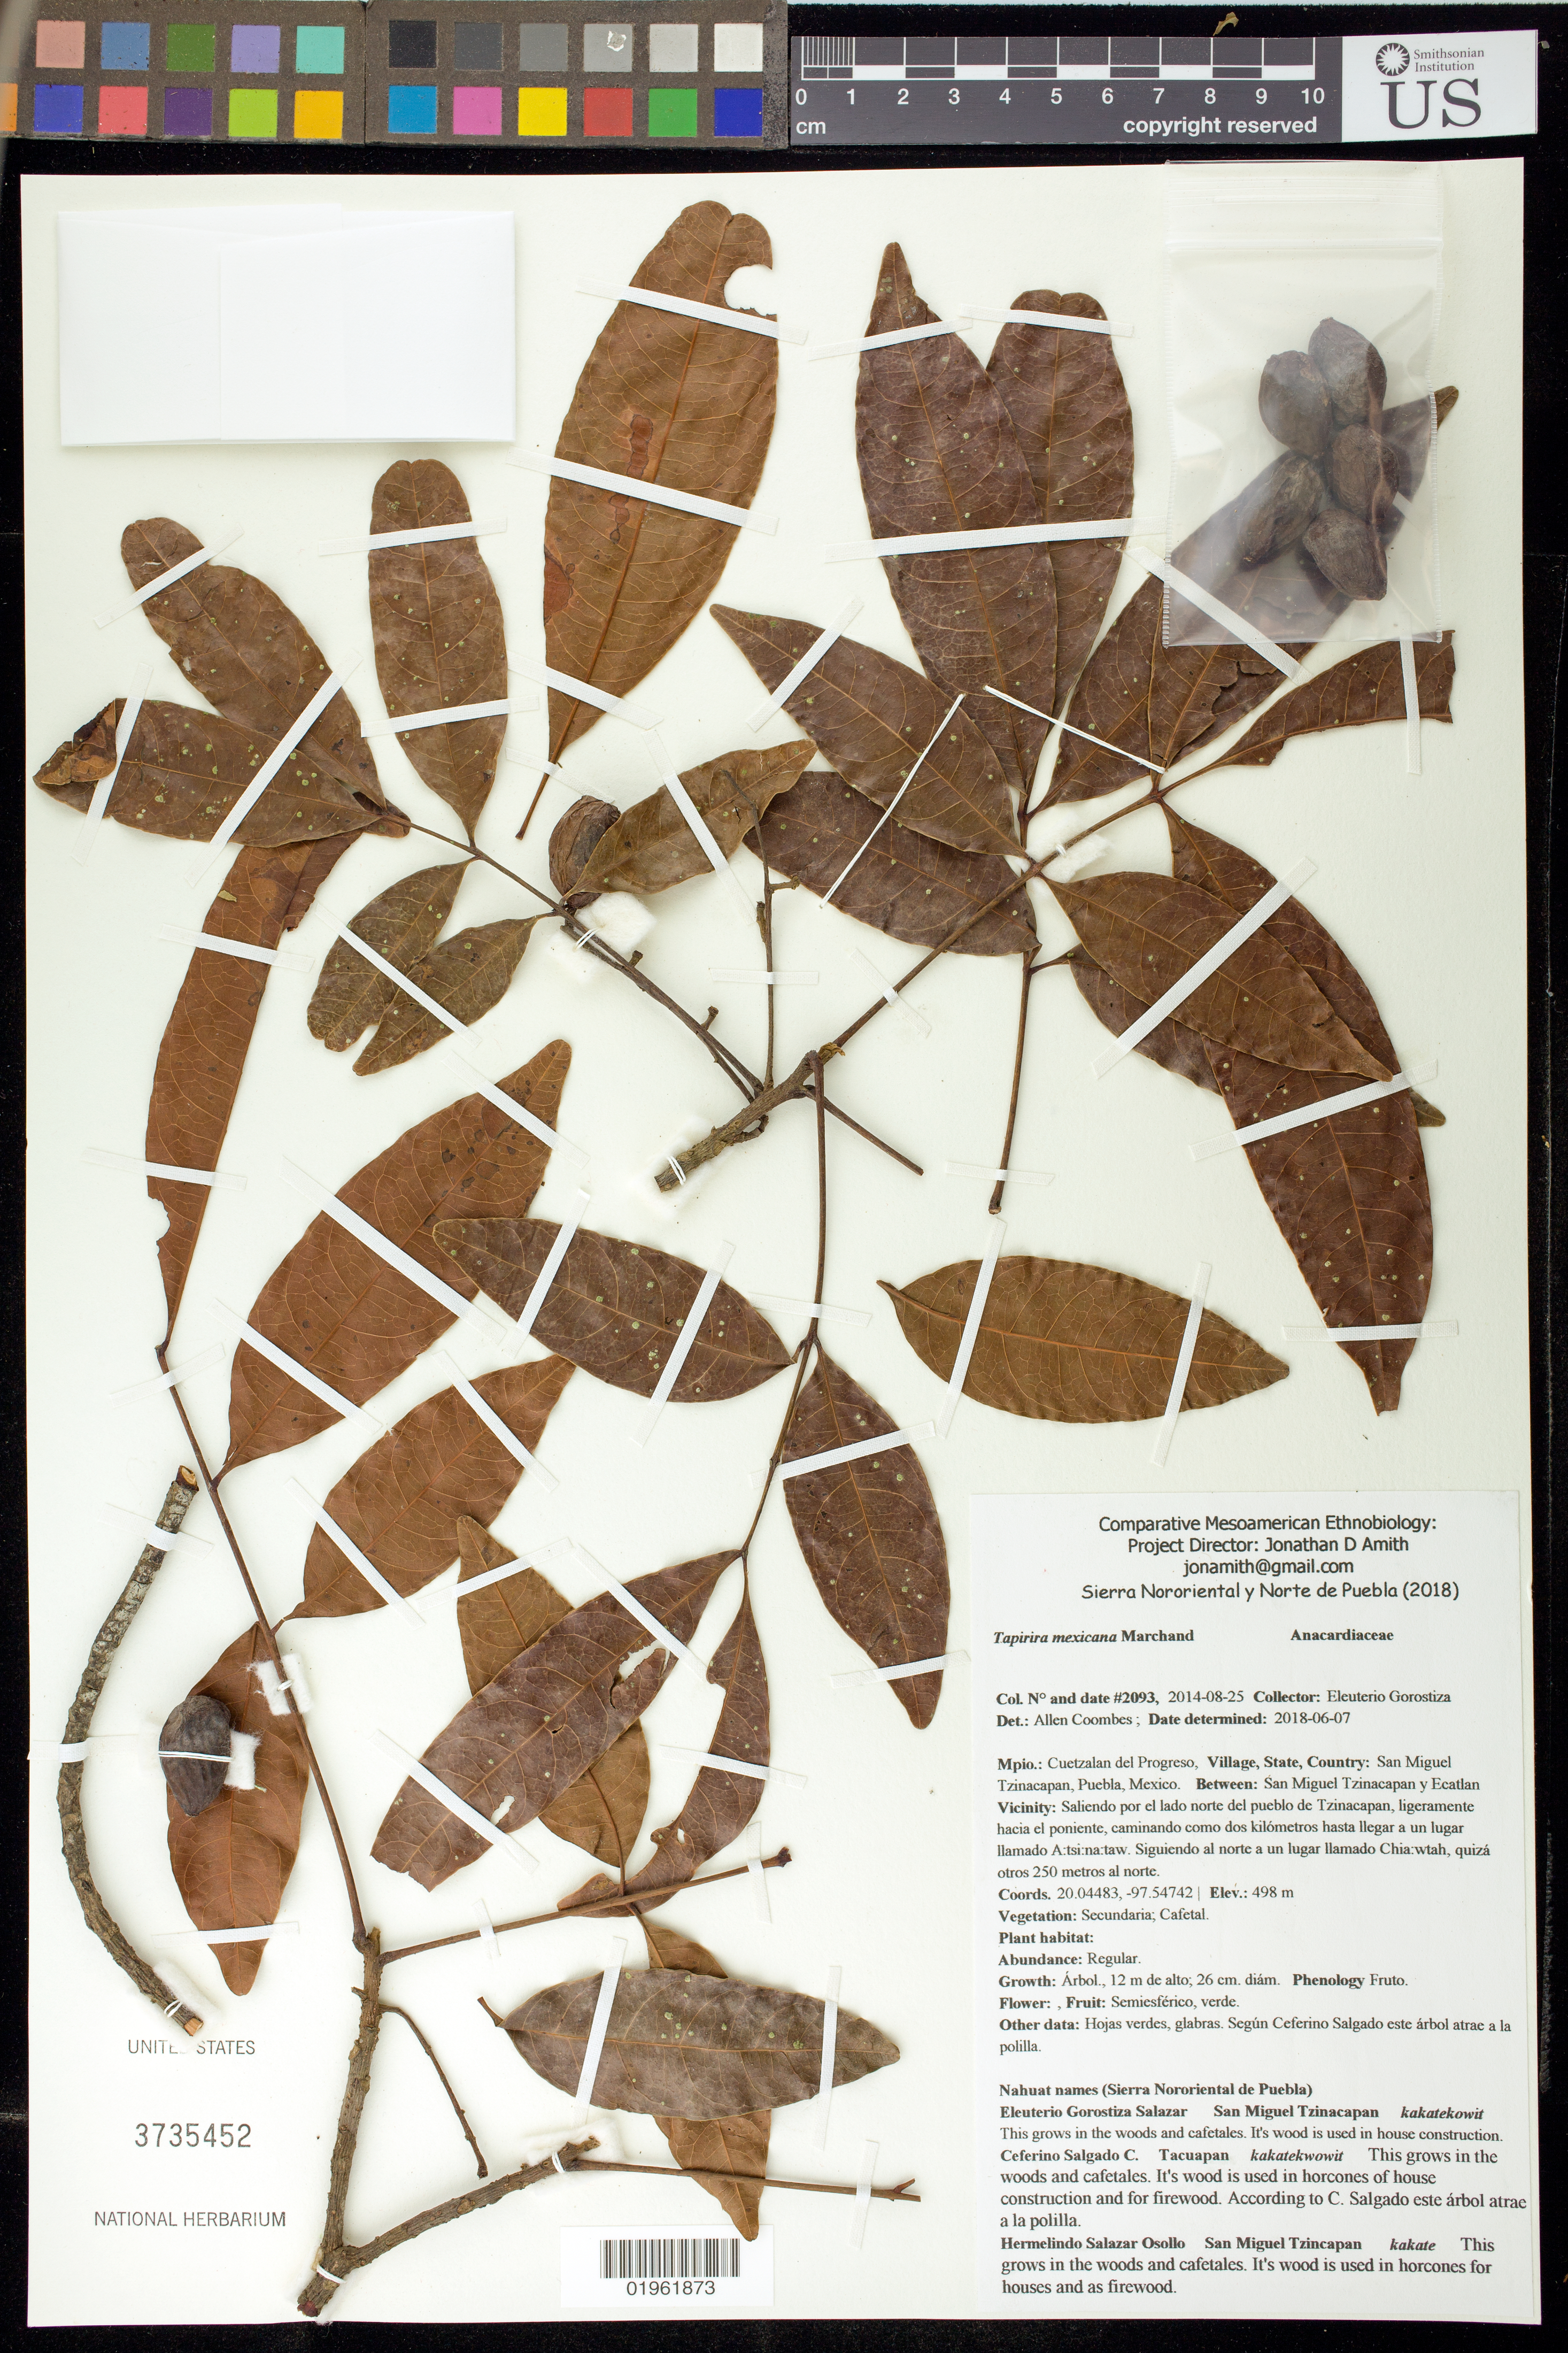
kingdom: Plantae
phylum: Tracheophyta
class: Magnoliopsida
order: Sapindales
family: Anacardiaceae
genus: Tapirira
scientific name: Tapirira mexicana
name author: Marchand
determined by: Coombes, Allen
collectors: J. D. Amith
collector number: JDA_02093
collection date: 2014-08-25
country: México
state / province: Puebla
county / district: Cuetzalan del Progreso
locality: PUEBLO: San Miguel Tzinacapan; LOCALIDAD EXACTA: Saliendo por el lado norte del pueblo de Tzinacapan, ligeramente hacia el poniente, caminando como dos kilómetros hasta llegar a un lugar llamado A:tsi:na:taw.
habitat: Coffee orchard.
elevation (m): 498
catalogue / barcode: US 3735452